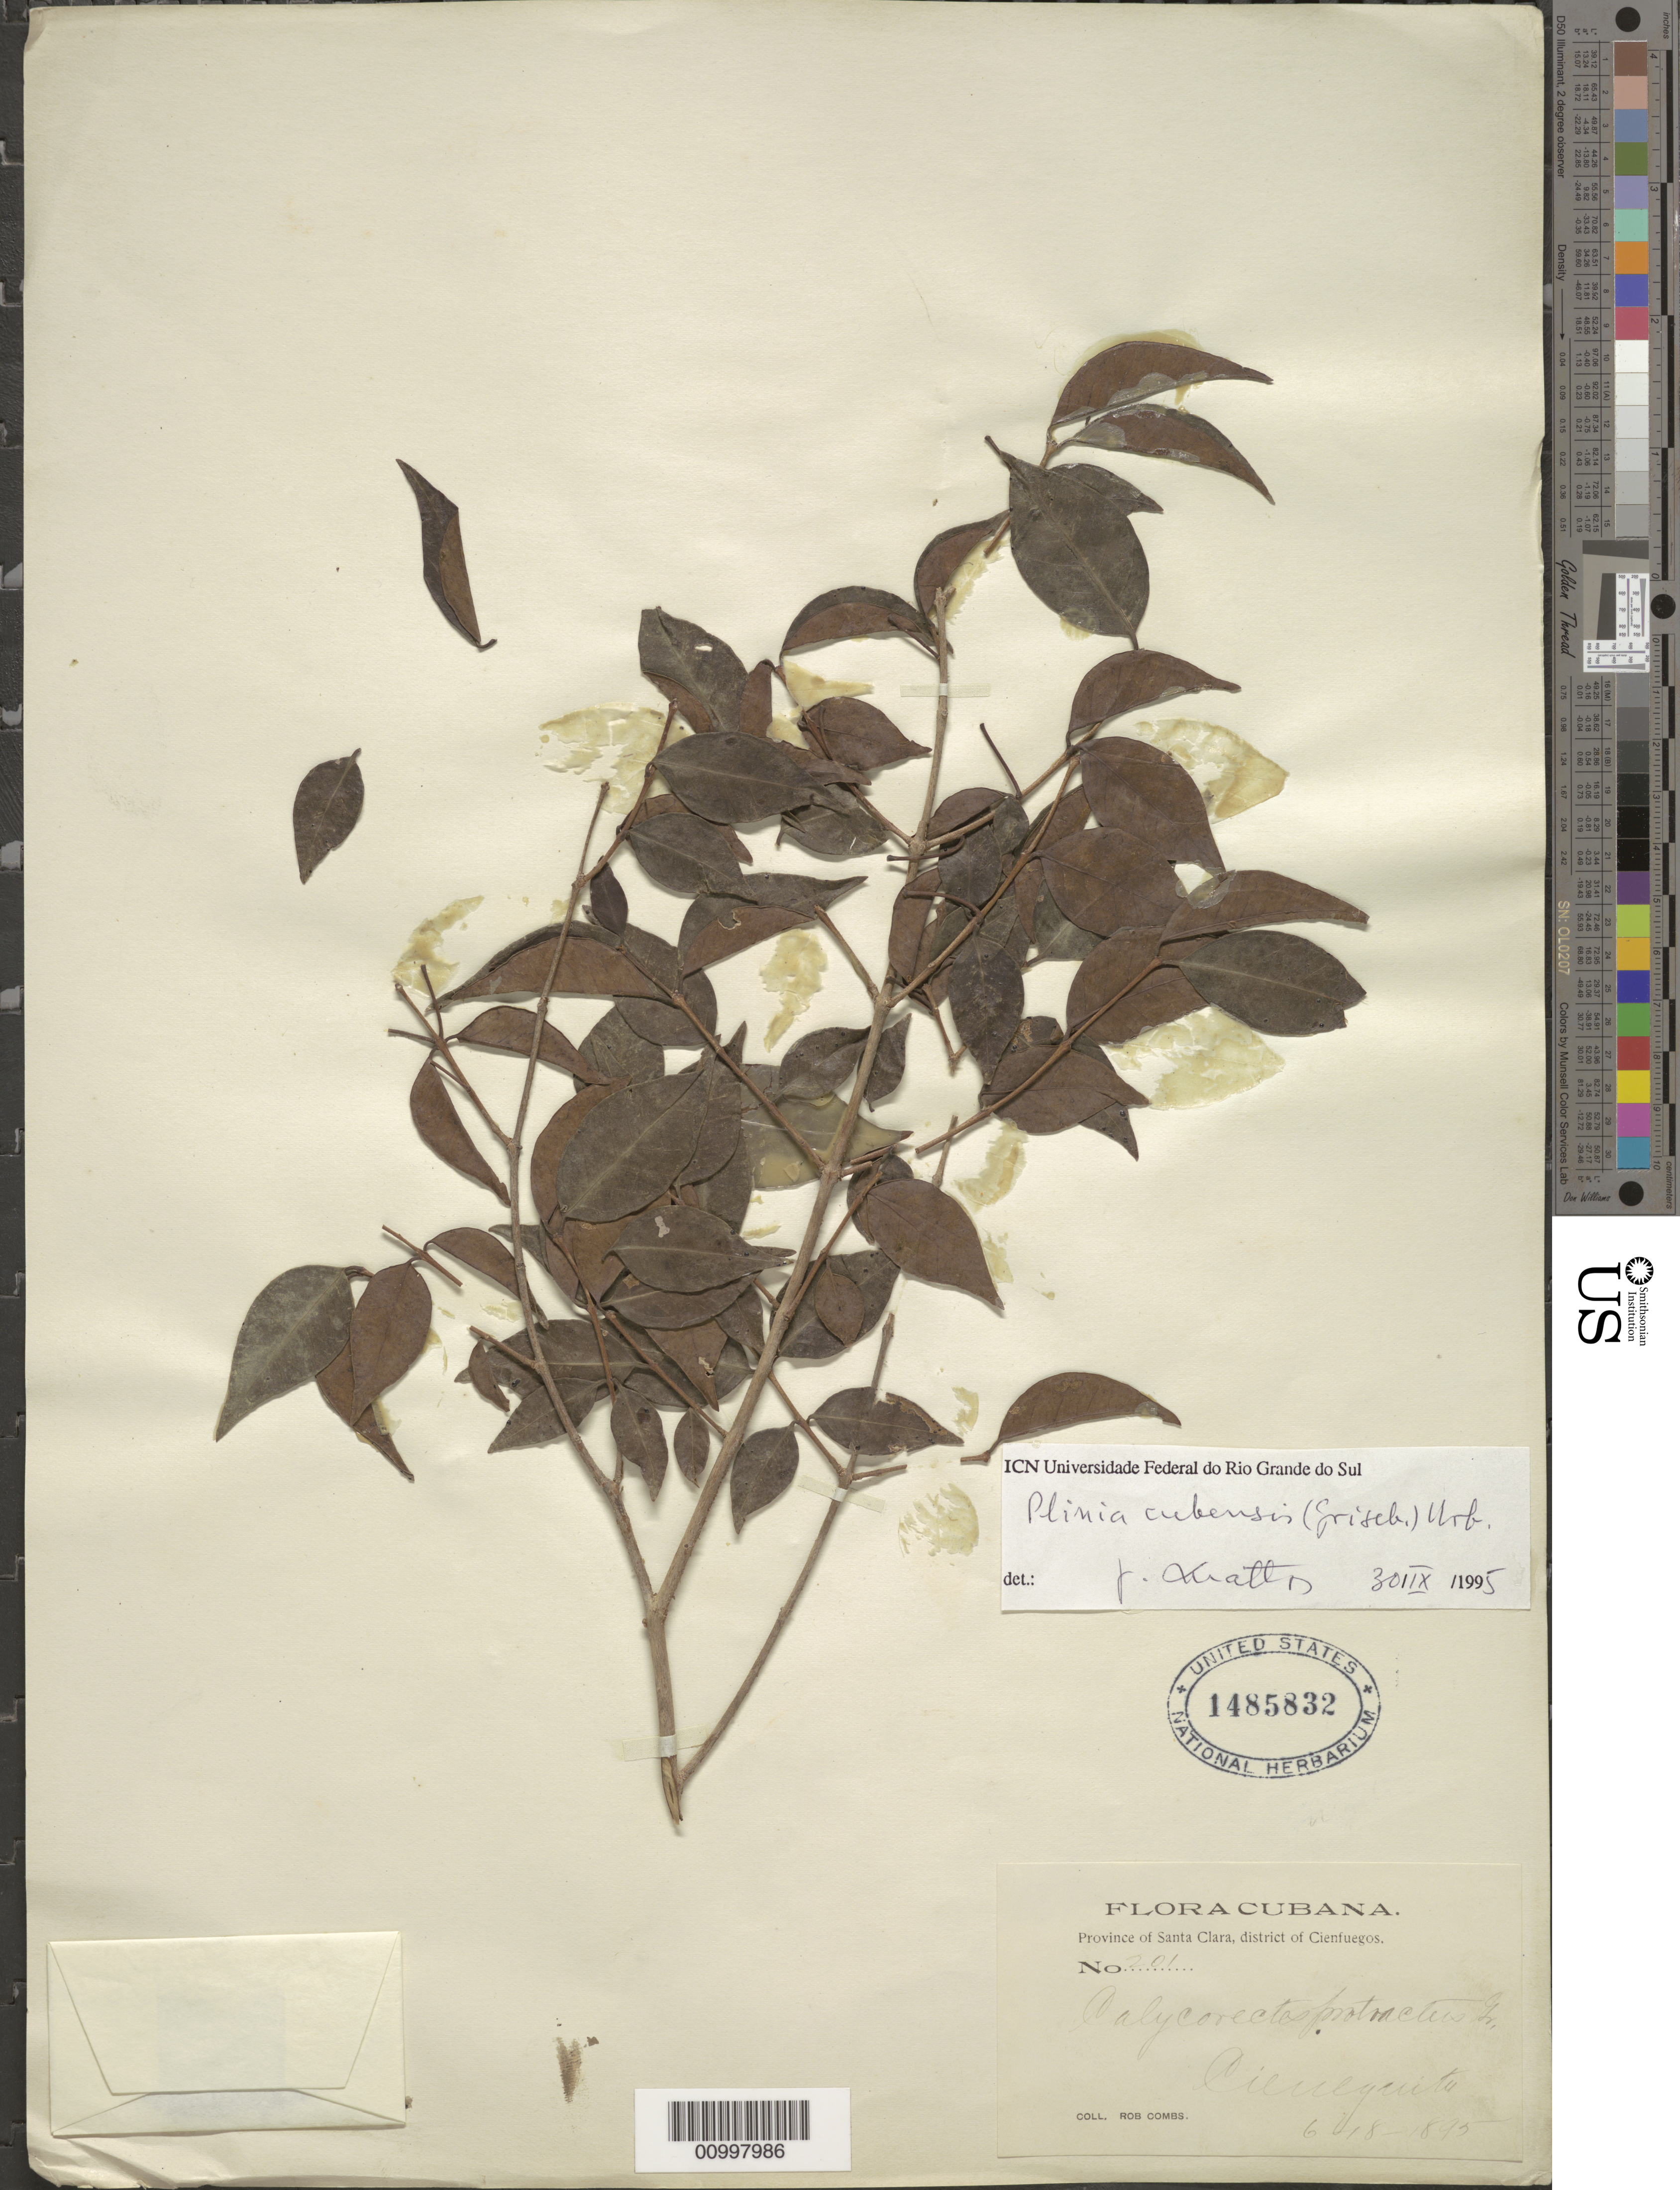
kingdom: Plantae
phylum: Tracheophyta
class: Magnoliopsida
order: Myrtales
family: Myrtaceae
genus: Plinia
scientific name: Plinia cubensis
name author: (Griseb.) Urb.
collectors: R. Combs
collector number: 201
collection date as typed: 18 Jun 1895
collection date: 1895-06-18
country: Cuba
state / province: Villa Clara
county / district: Santa Clara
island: Cuba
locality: District of Cienfuegos, Cieneguita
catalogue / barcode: US 1485832